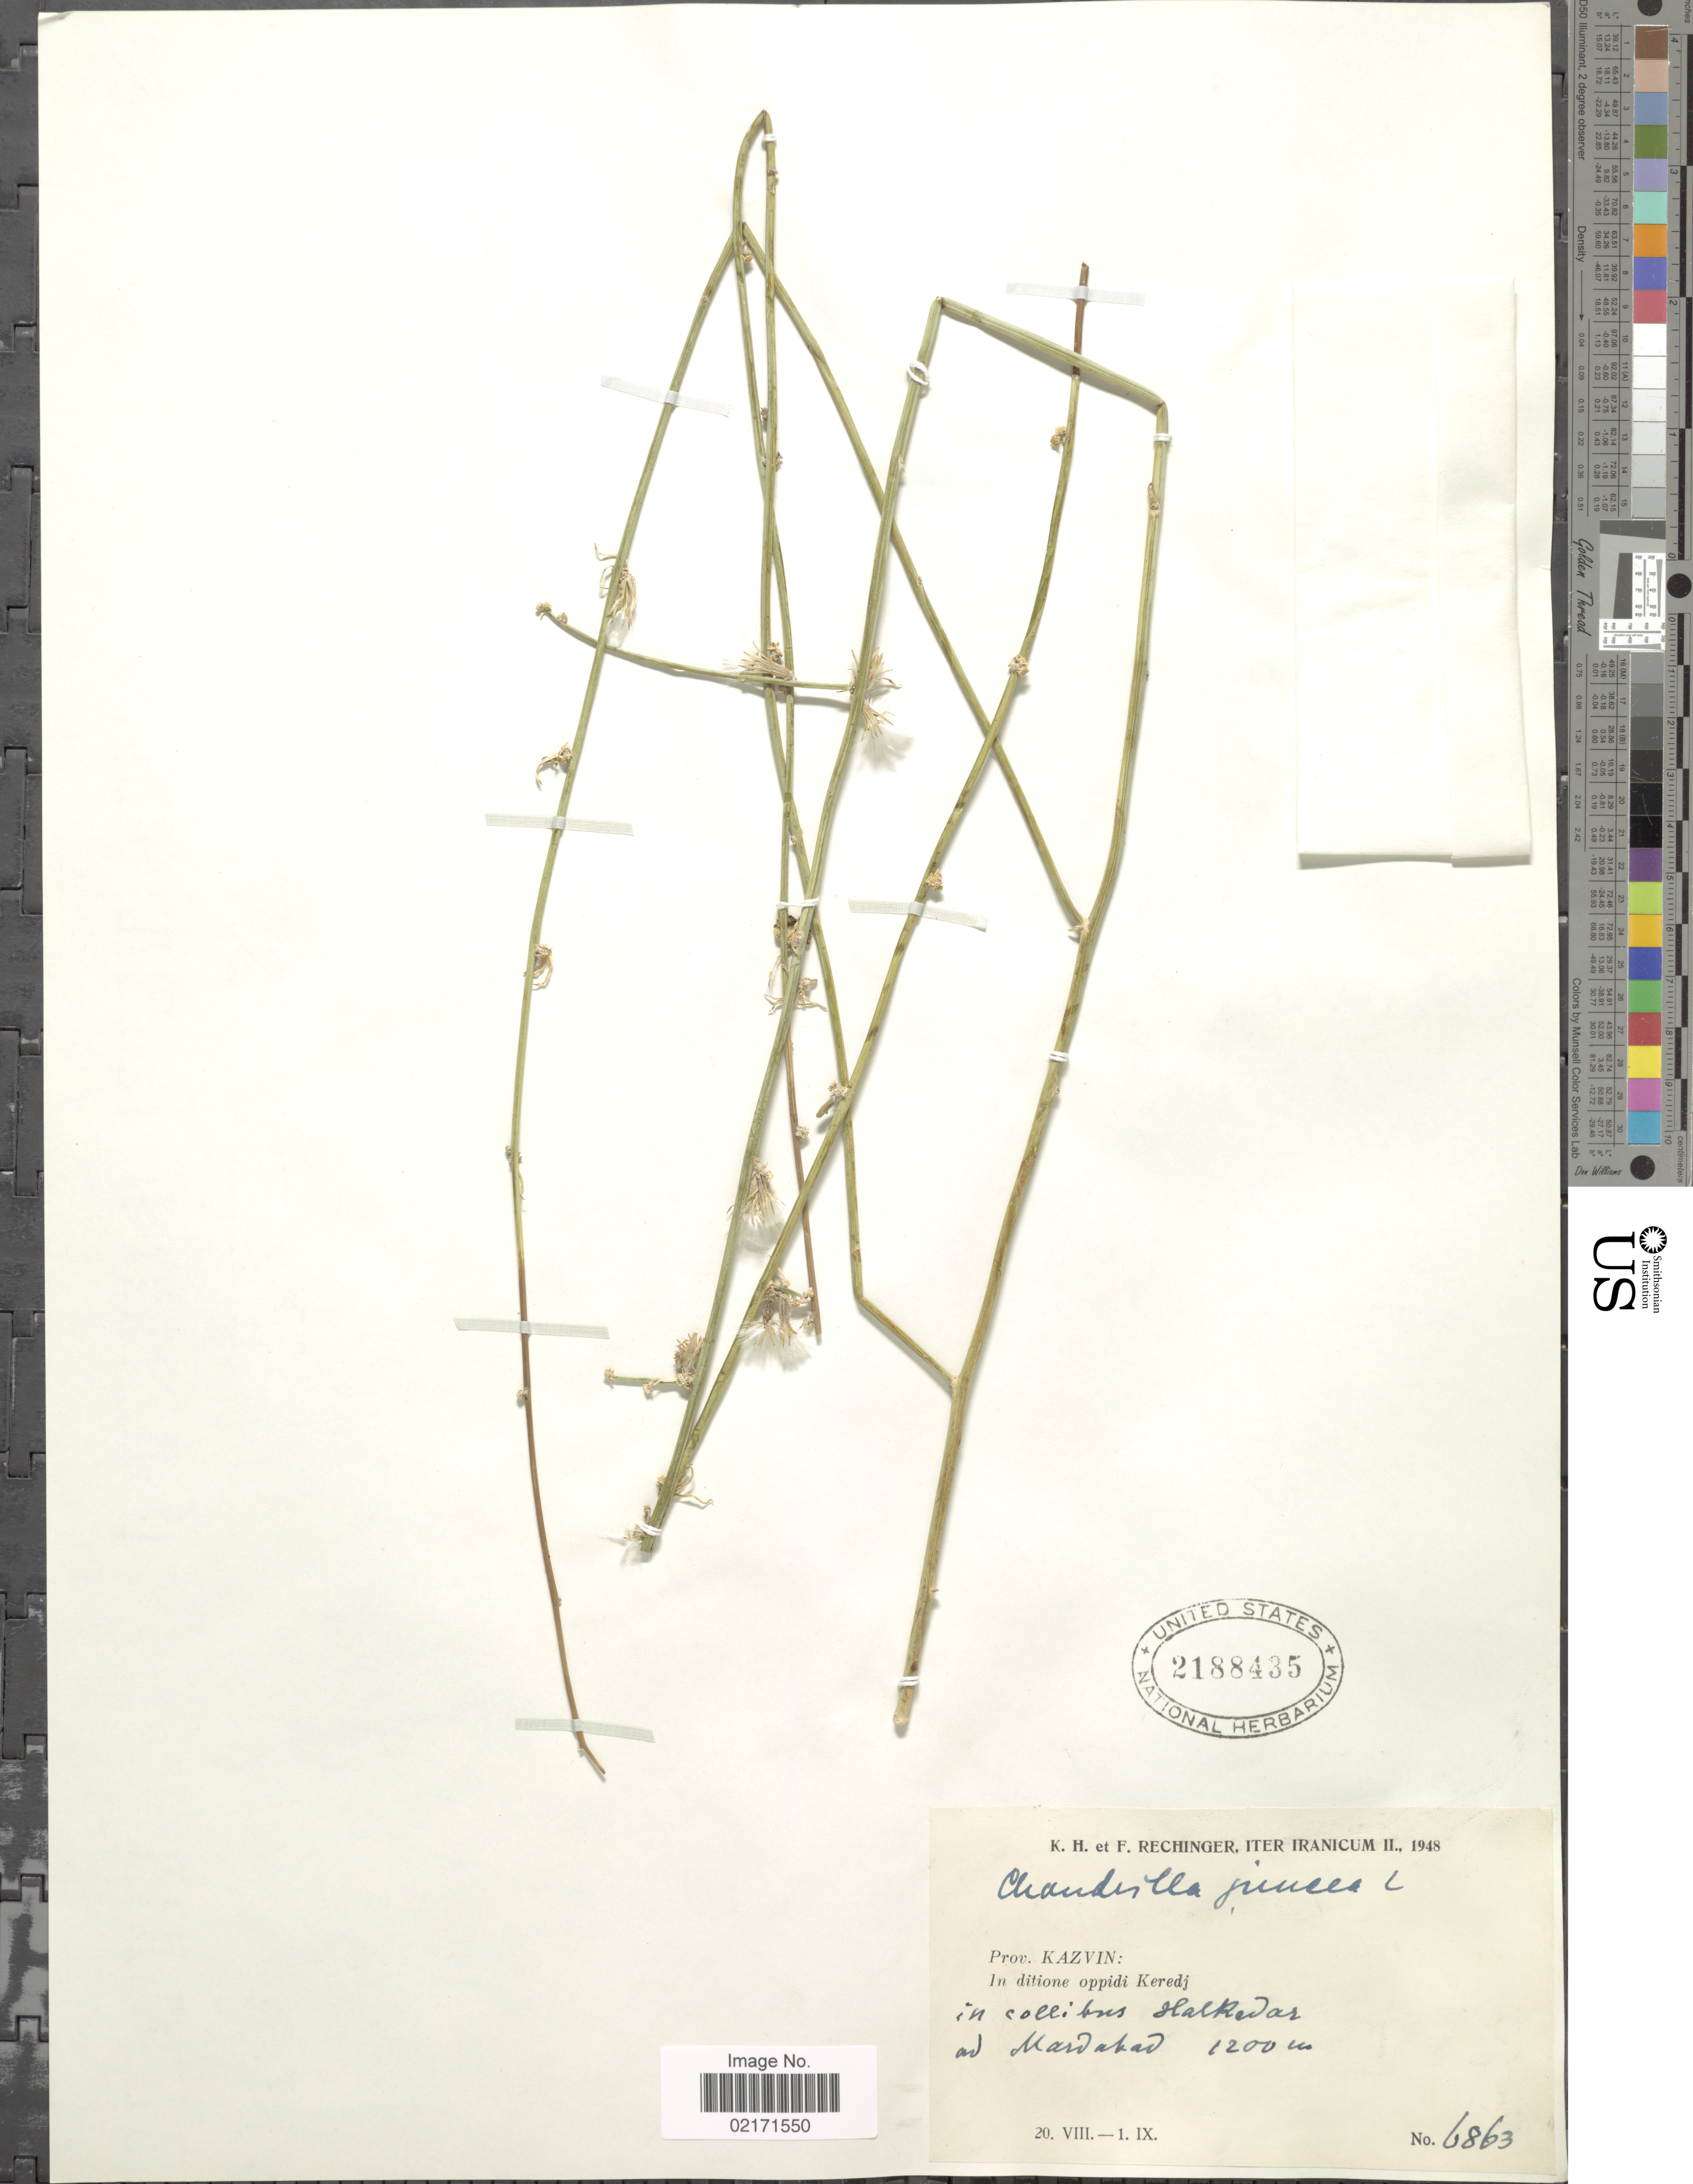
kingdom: Plantae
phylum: Tracheophyta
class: Magnoliopsida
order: Asterales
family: Asteraceae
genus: Chondrilla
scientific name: Chondrilla juncea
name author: L.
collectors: K. H. Rechinger & F. Rechinger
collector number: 6863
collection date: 1948-08-20/1948-09-01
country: Iran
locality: Prov. Kazvin, in ditione oppidi Keredj, in collibus Halkevar ad Mardakav [interpreted]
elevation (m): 1200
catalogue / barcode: US 2188435